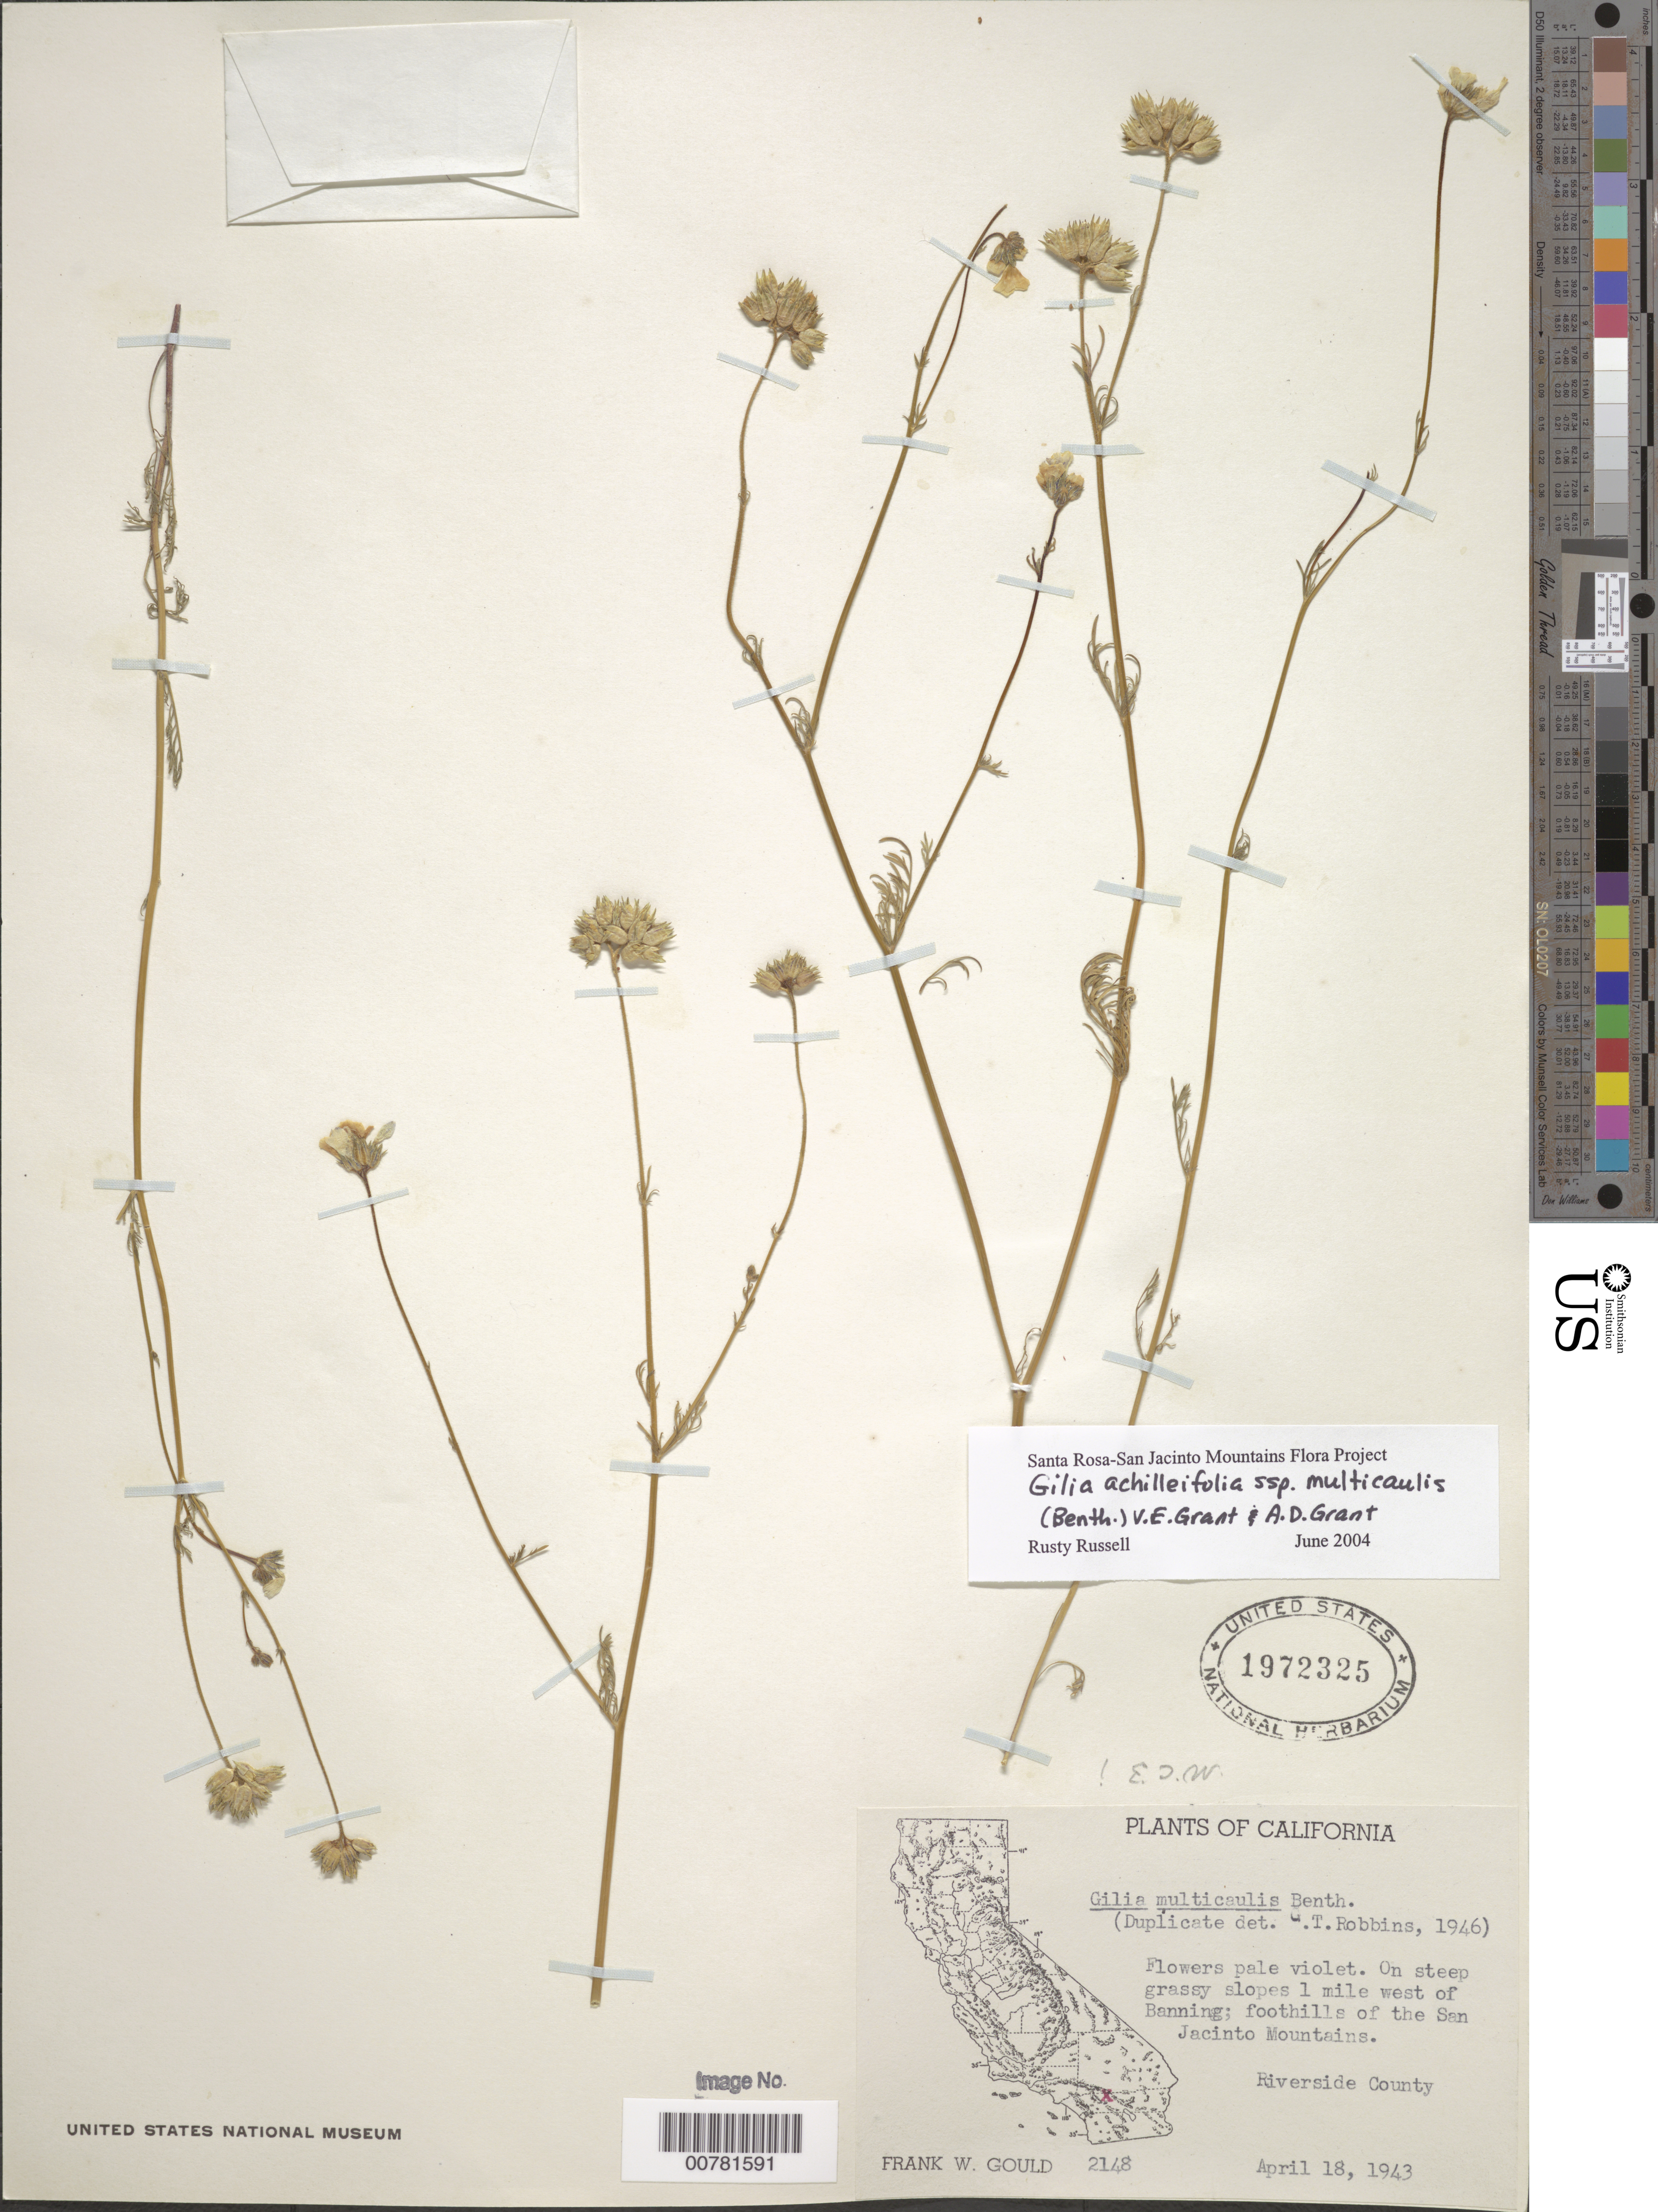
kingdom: Plantae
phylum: Tracheophyta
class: Magnoliopsida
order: Ericales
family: Polemoniaceae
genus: Gilia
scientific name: Gilia achilleifolia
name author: Benth.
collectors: F. W. Gould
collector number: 2148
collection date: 1943-04-18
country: United States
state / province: California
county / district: Riverside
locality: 1 mile west of Banning; foothills of the San Jacinto Mountains. Riverside County.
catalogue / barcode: US 1972325